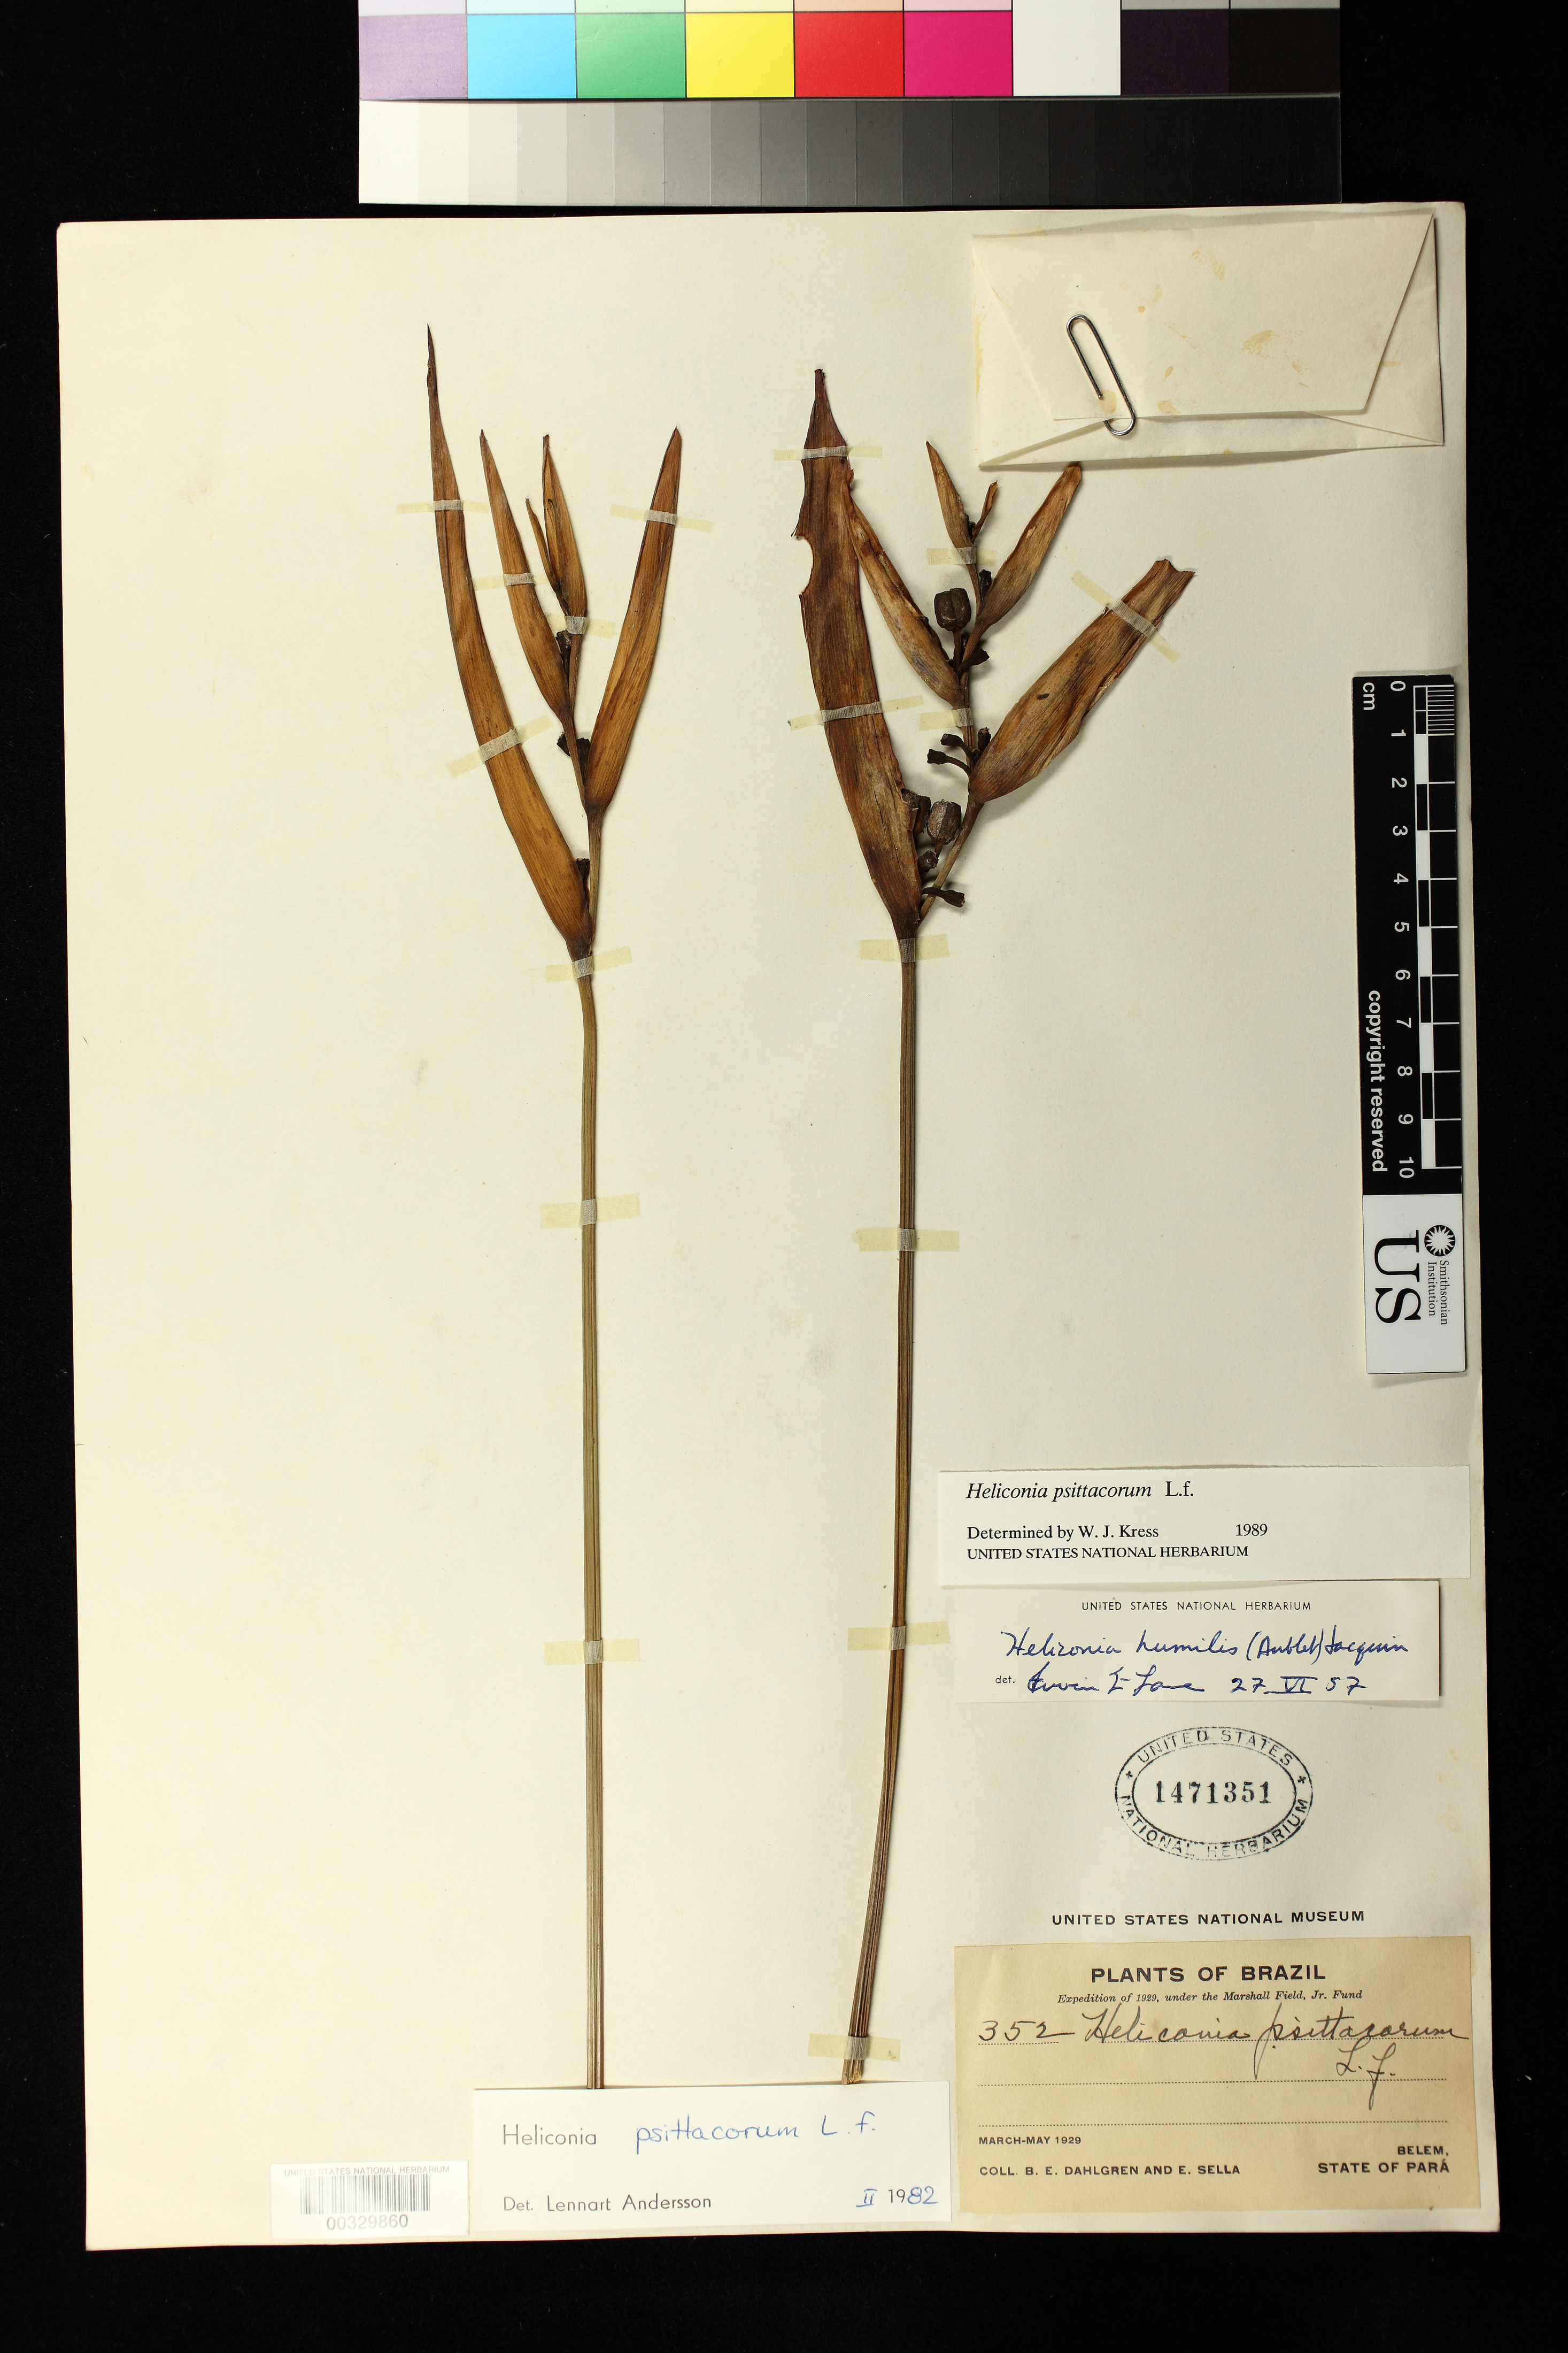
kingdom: Plantae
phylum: Tracheophyta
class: Liliopsida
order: Zingiberales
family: Heliconiaceae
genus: Heliconia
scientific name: Heliconia psittacorum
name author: L. f.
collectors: B. E. Dahlgren & E. Sella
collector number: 352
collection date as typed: Mar 1929 to -- May 1929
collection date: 1929-03/1929-05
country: Brazil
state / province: Pará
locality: Belem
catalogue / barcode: US 1471351